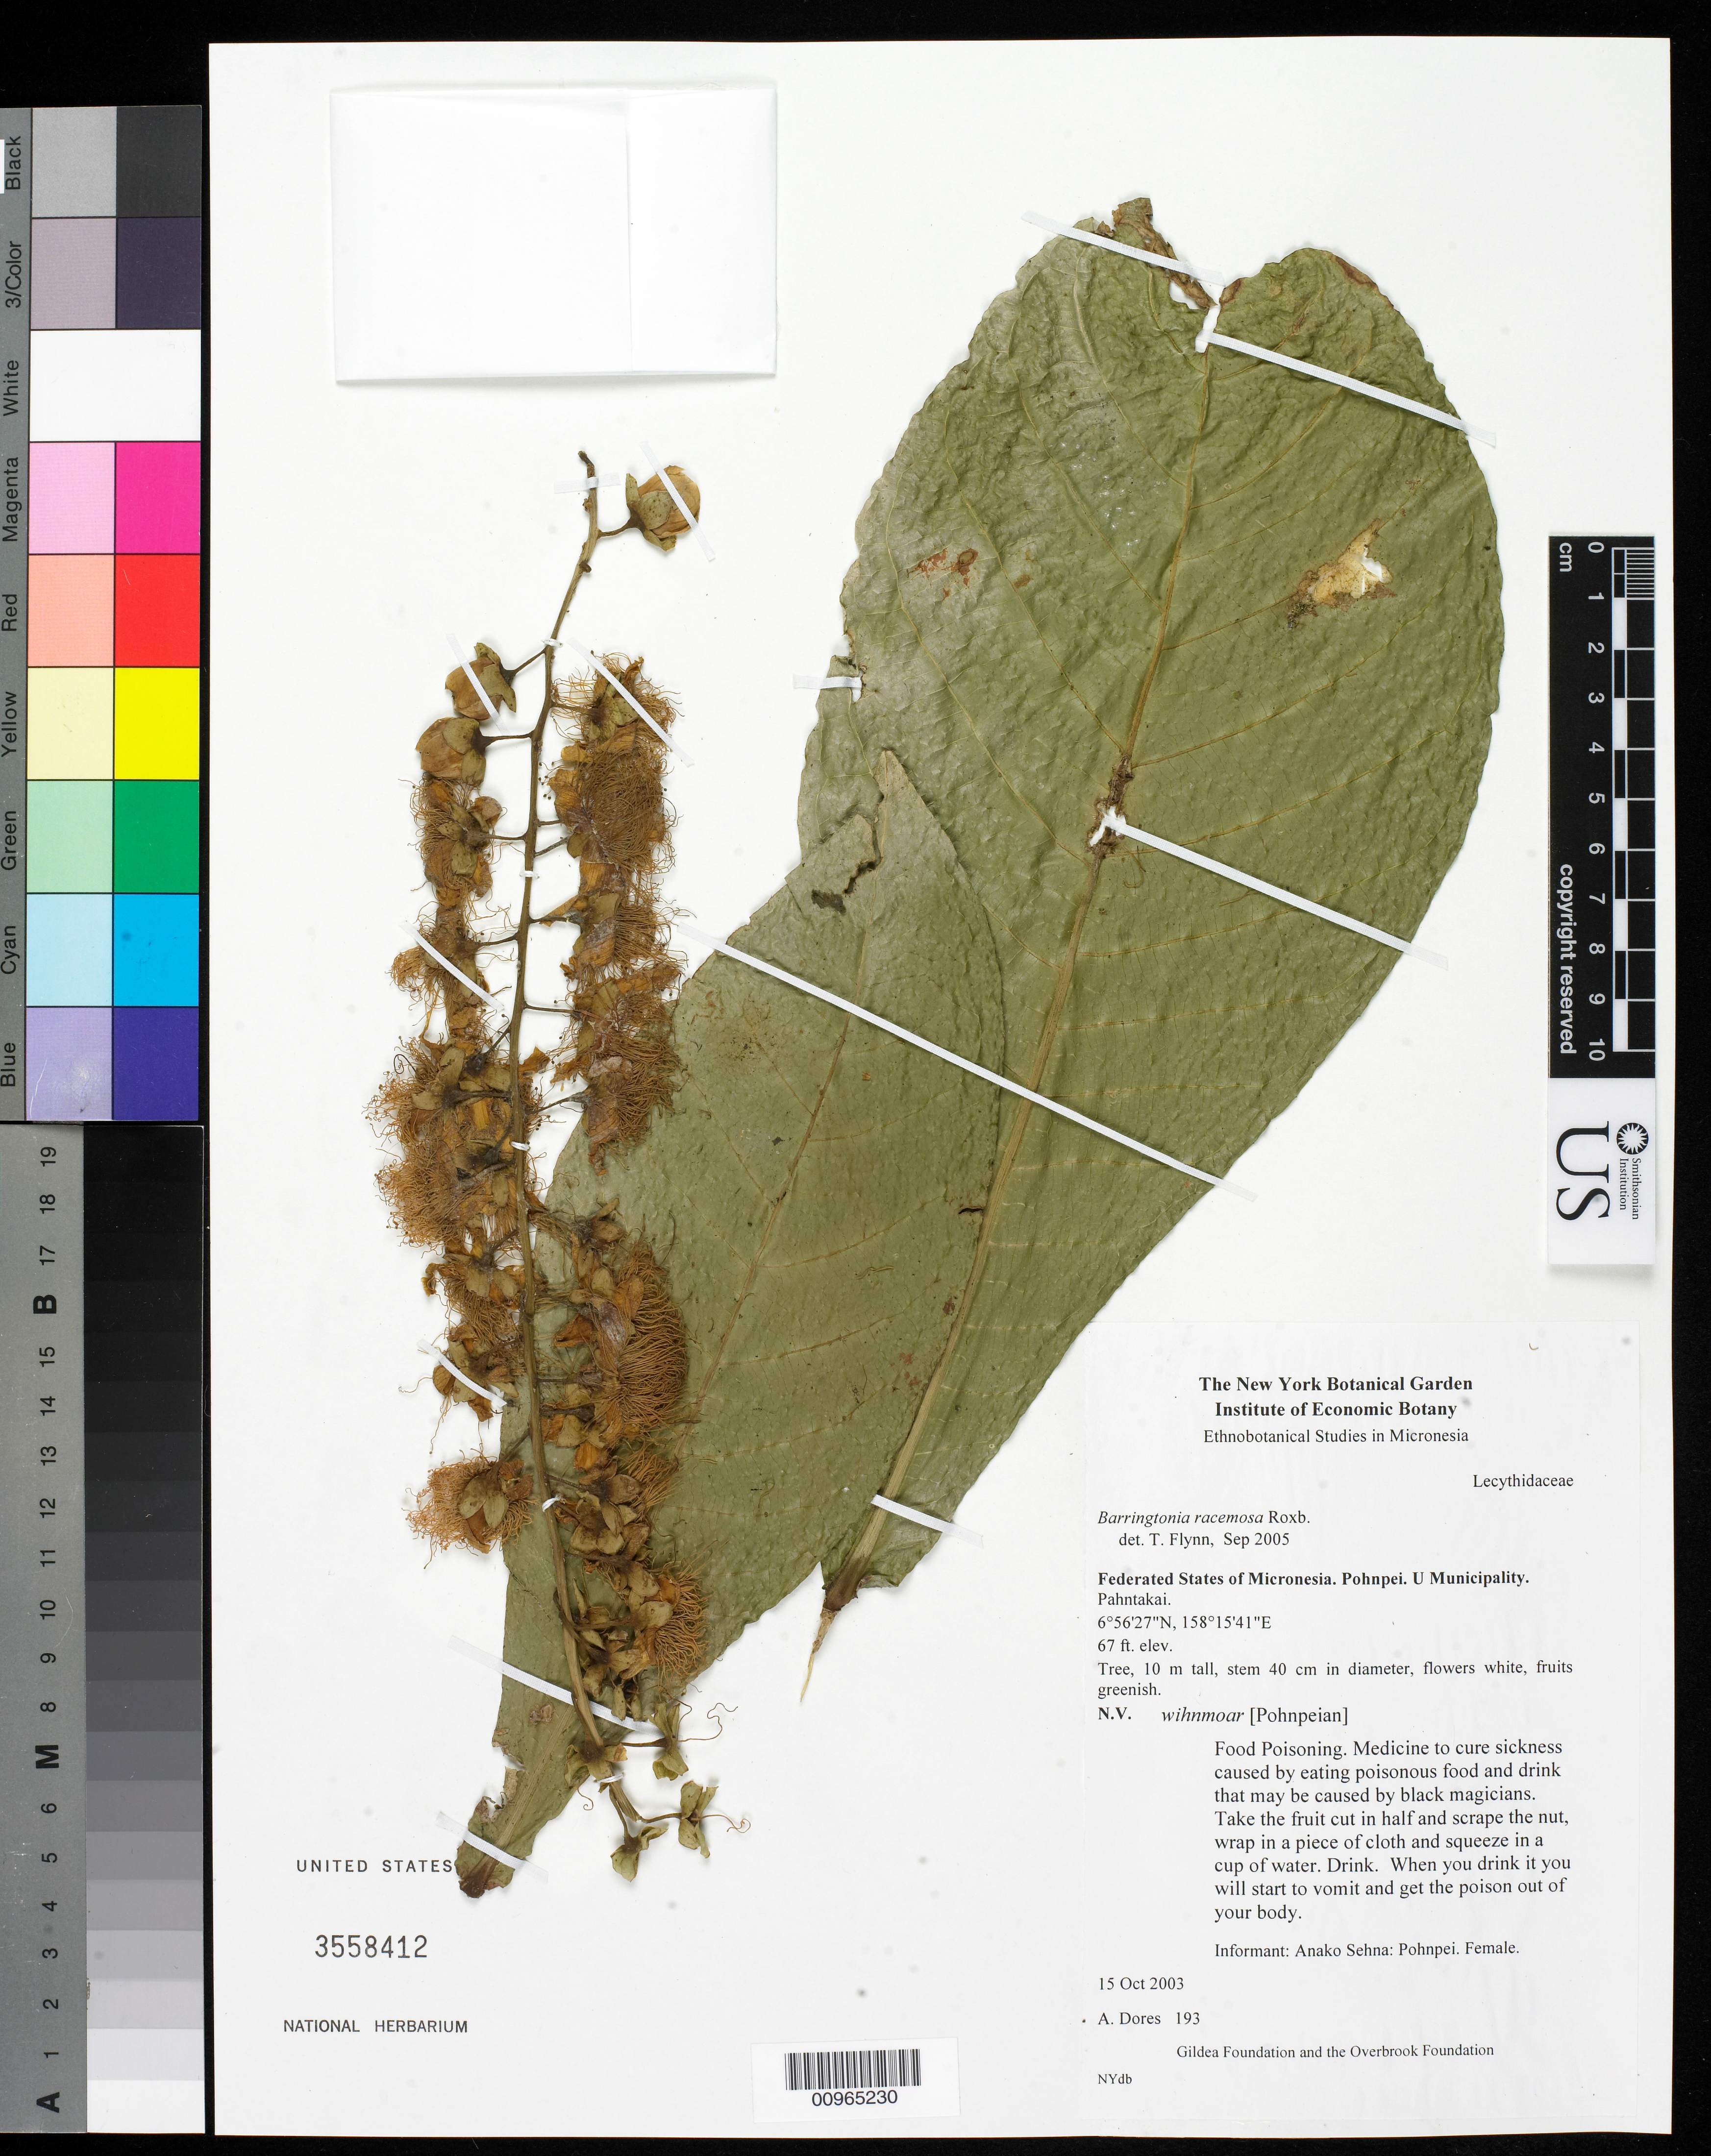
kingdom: Plantae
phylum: Tracheophyta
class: Magnoliopsida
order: Ericales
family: Lecythidaceae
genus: Barringtonia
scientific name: Barringtonia racemosa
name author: (L.) Spreng.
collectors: A. Dores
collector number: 193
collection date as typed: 15 Oct 2003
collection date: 2003-10-15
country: Micronesia, Federated States of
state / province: Pohnpei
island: Pohnpei [Ponape]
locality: Pahntakai, U Muncipality, Pohnpei, Micronesia.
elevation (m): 20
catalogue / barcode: US 3558412